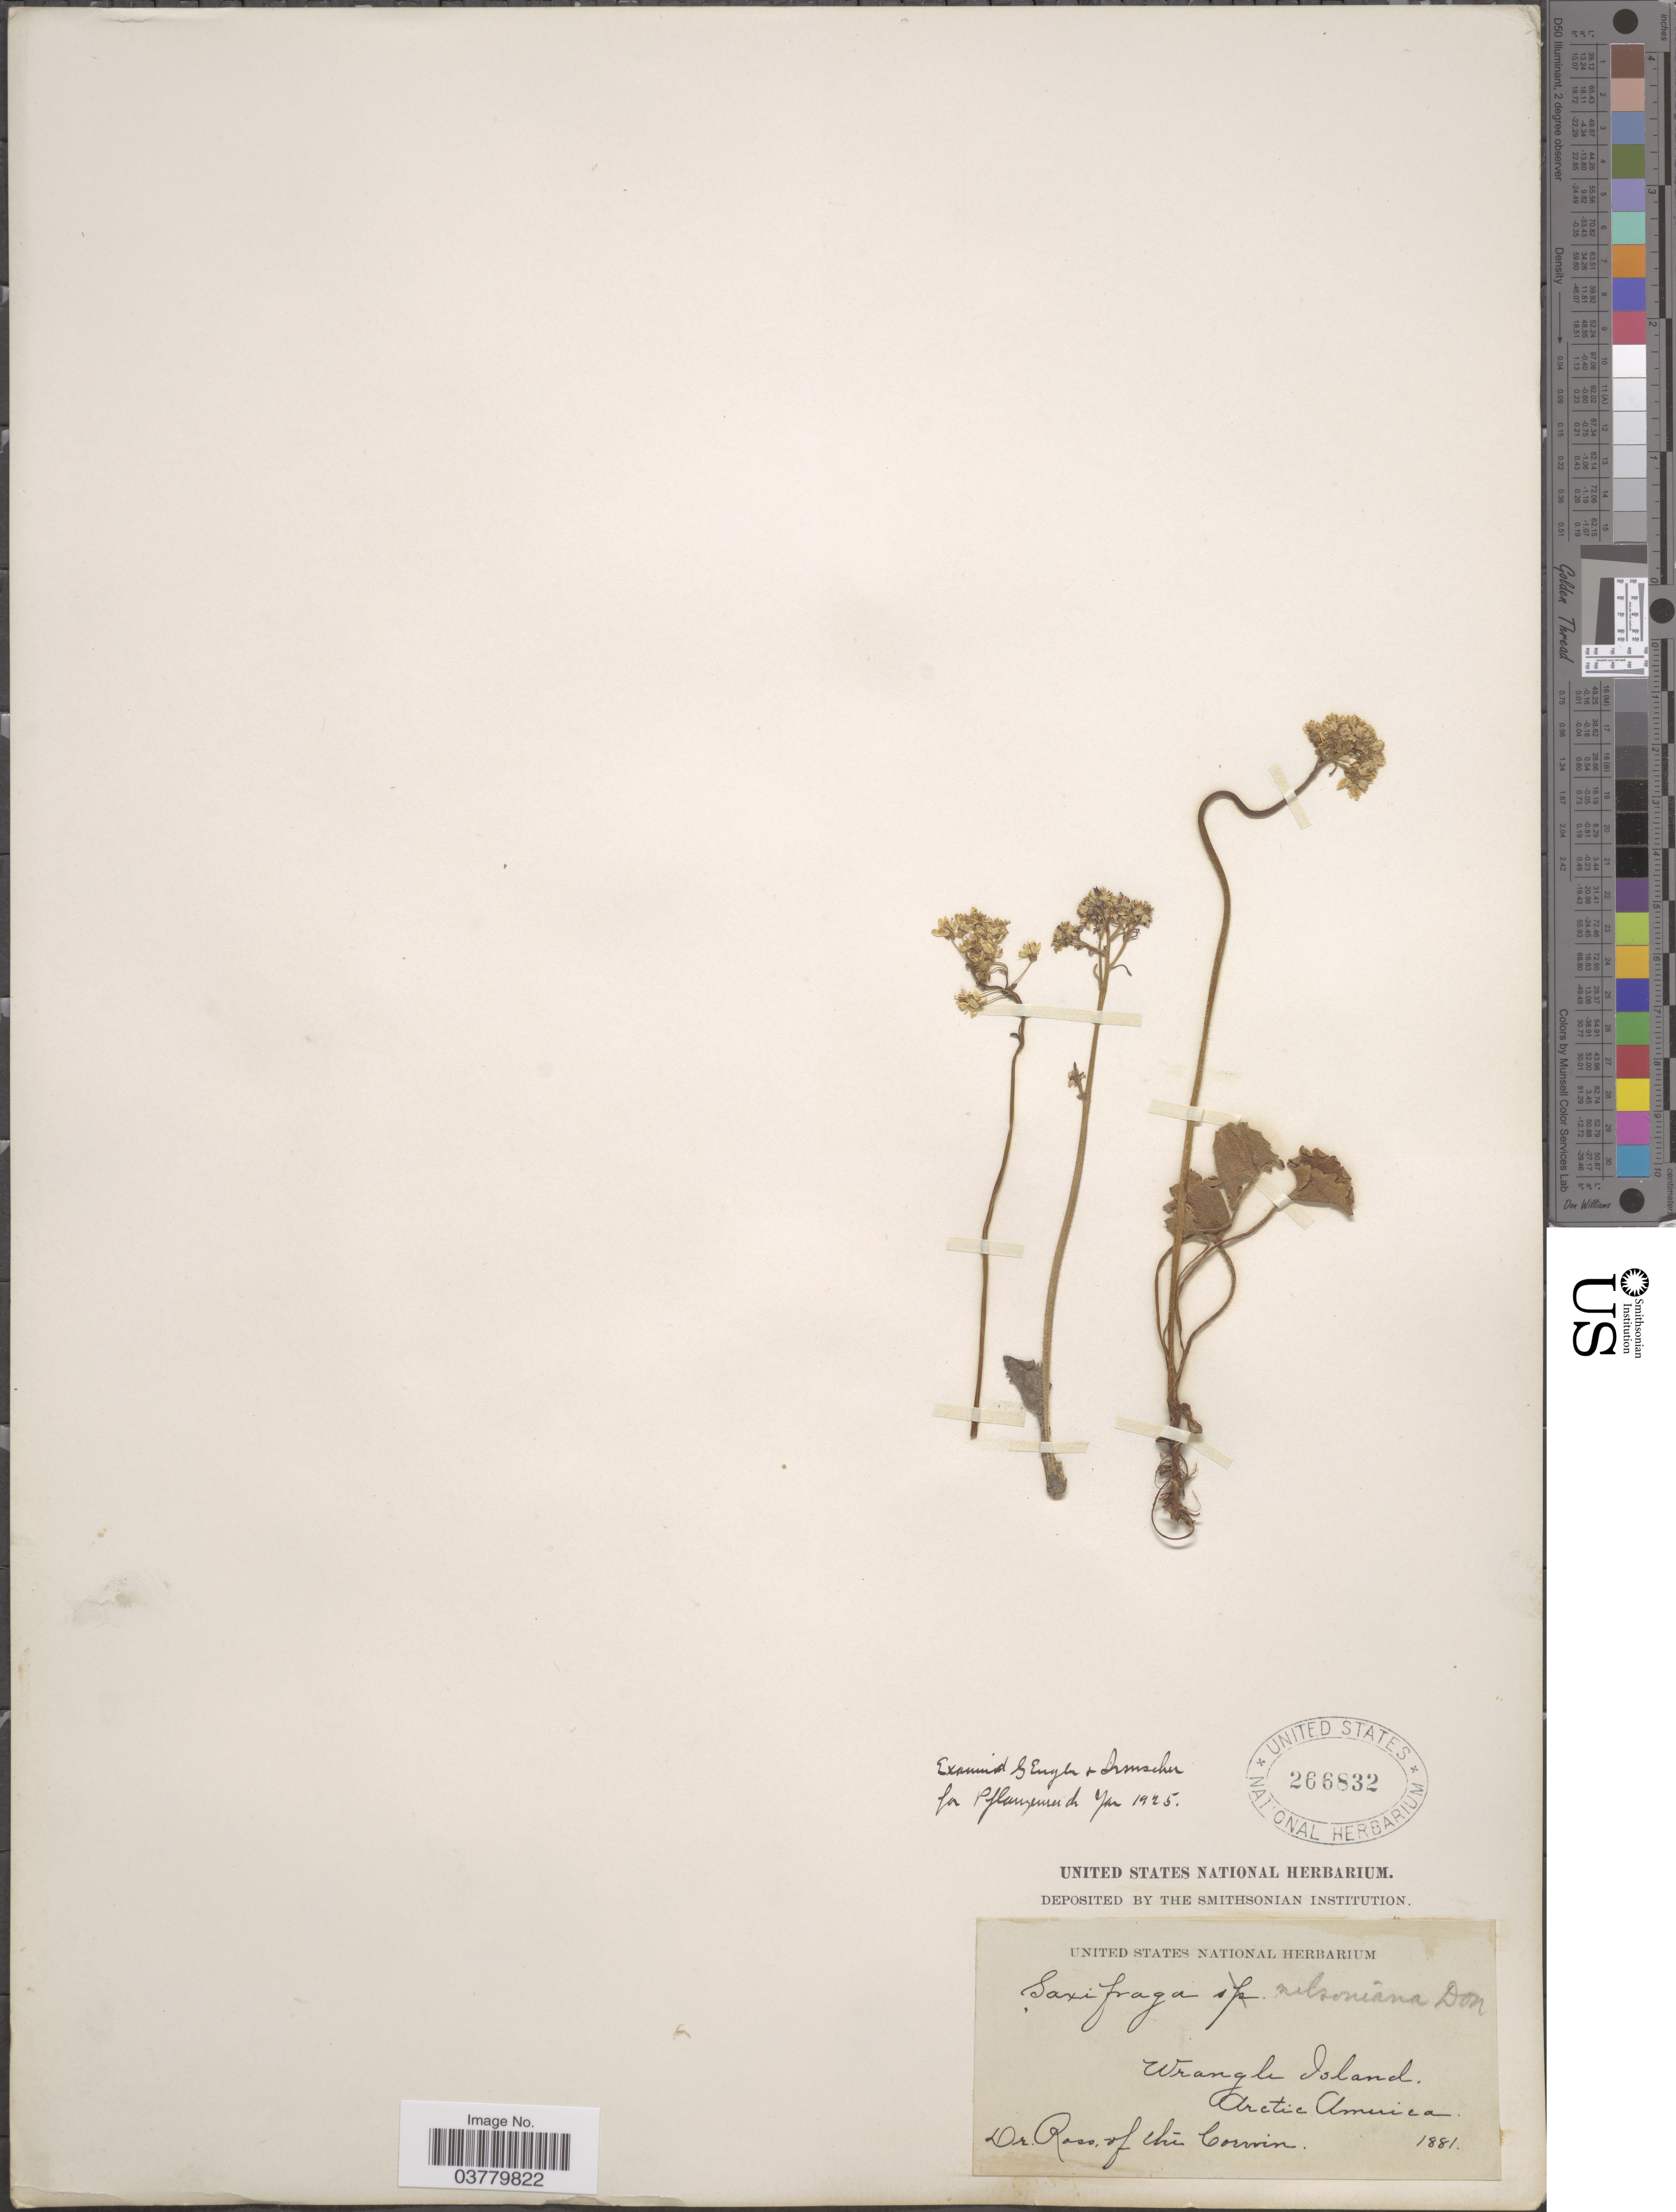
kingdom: Plantae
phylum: Tracheophyta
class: Magnoliopsida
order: Saxifragales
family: Saxifragaceae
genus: Micranthes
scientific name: Micranthes nelsoniana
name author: (D. Don) Small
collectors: Ross of the Corwin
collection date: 1881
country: Russian Federation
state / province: Chukotka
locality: Wrangle Island. Arctic America.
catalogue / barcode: US 266832